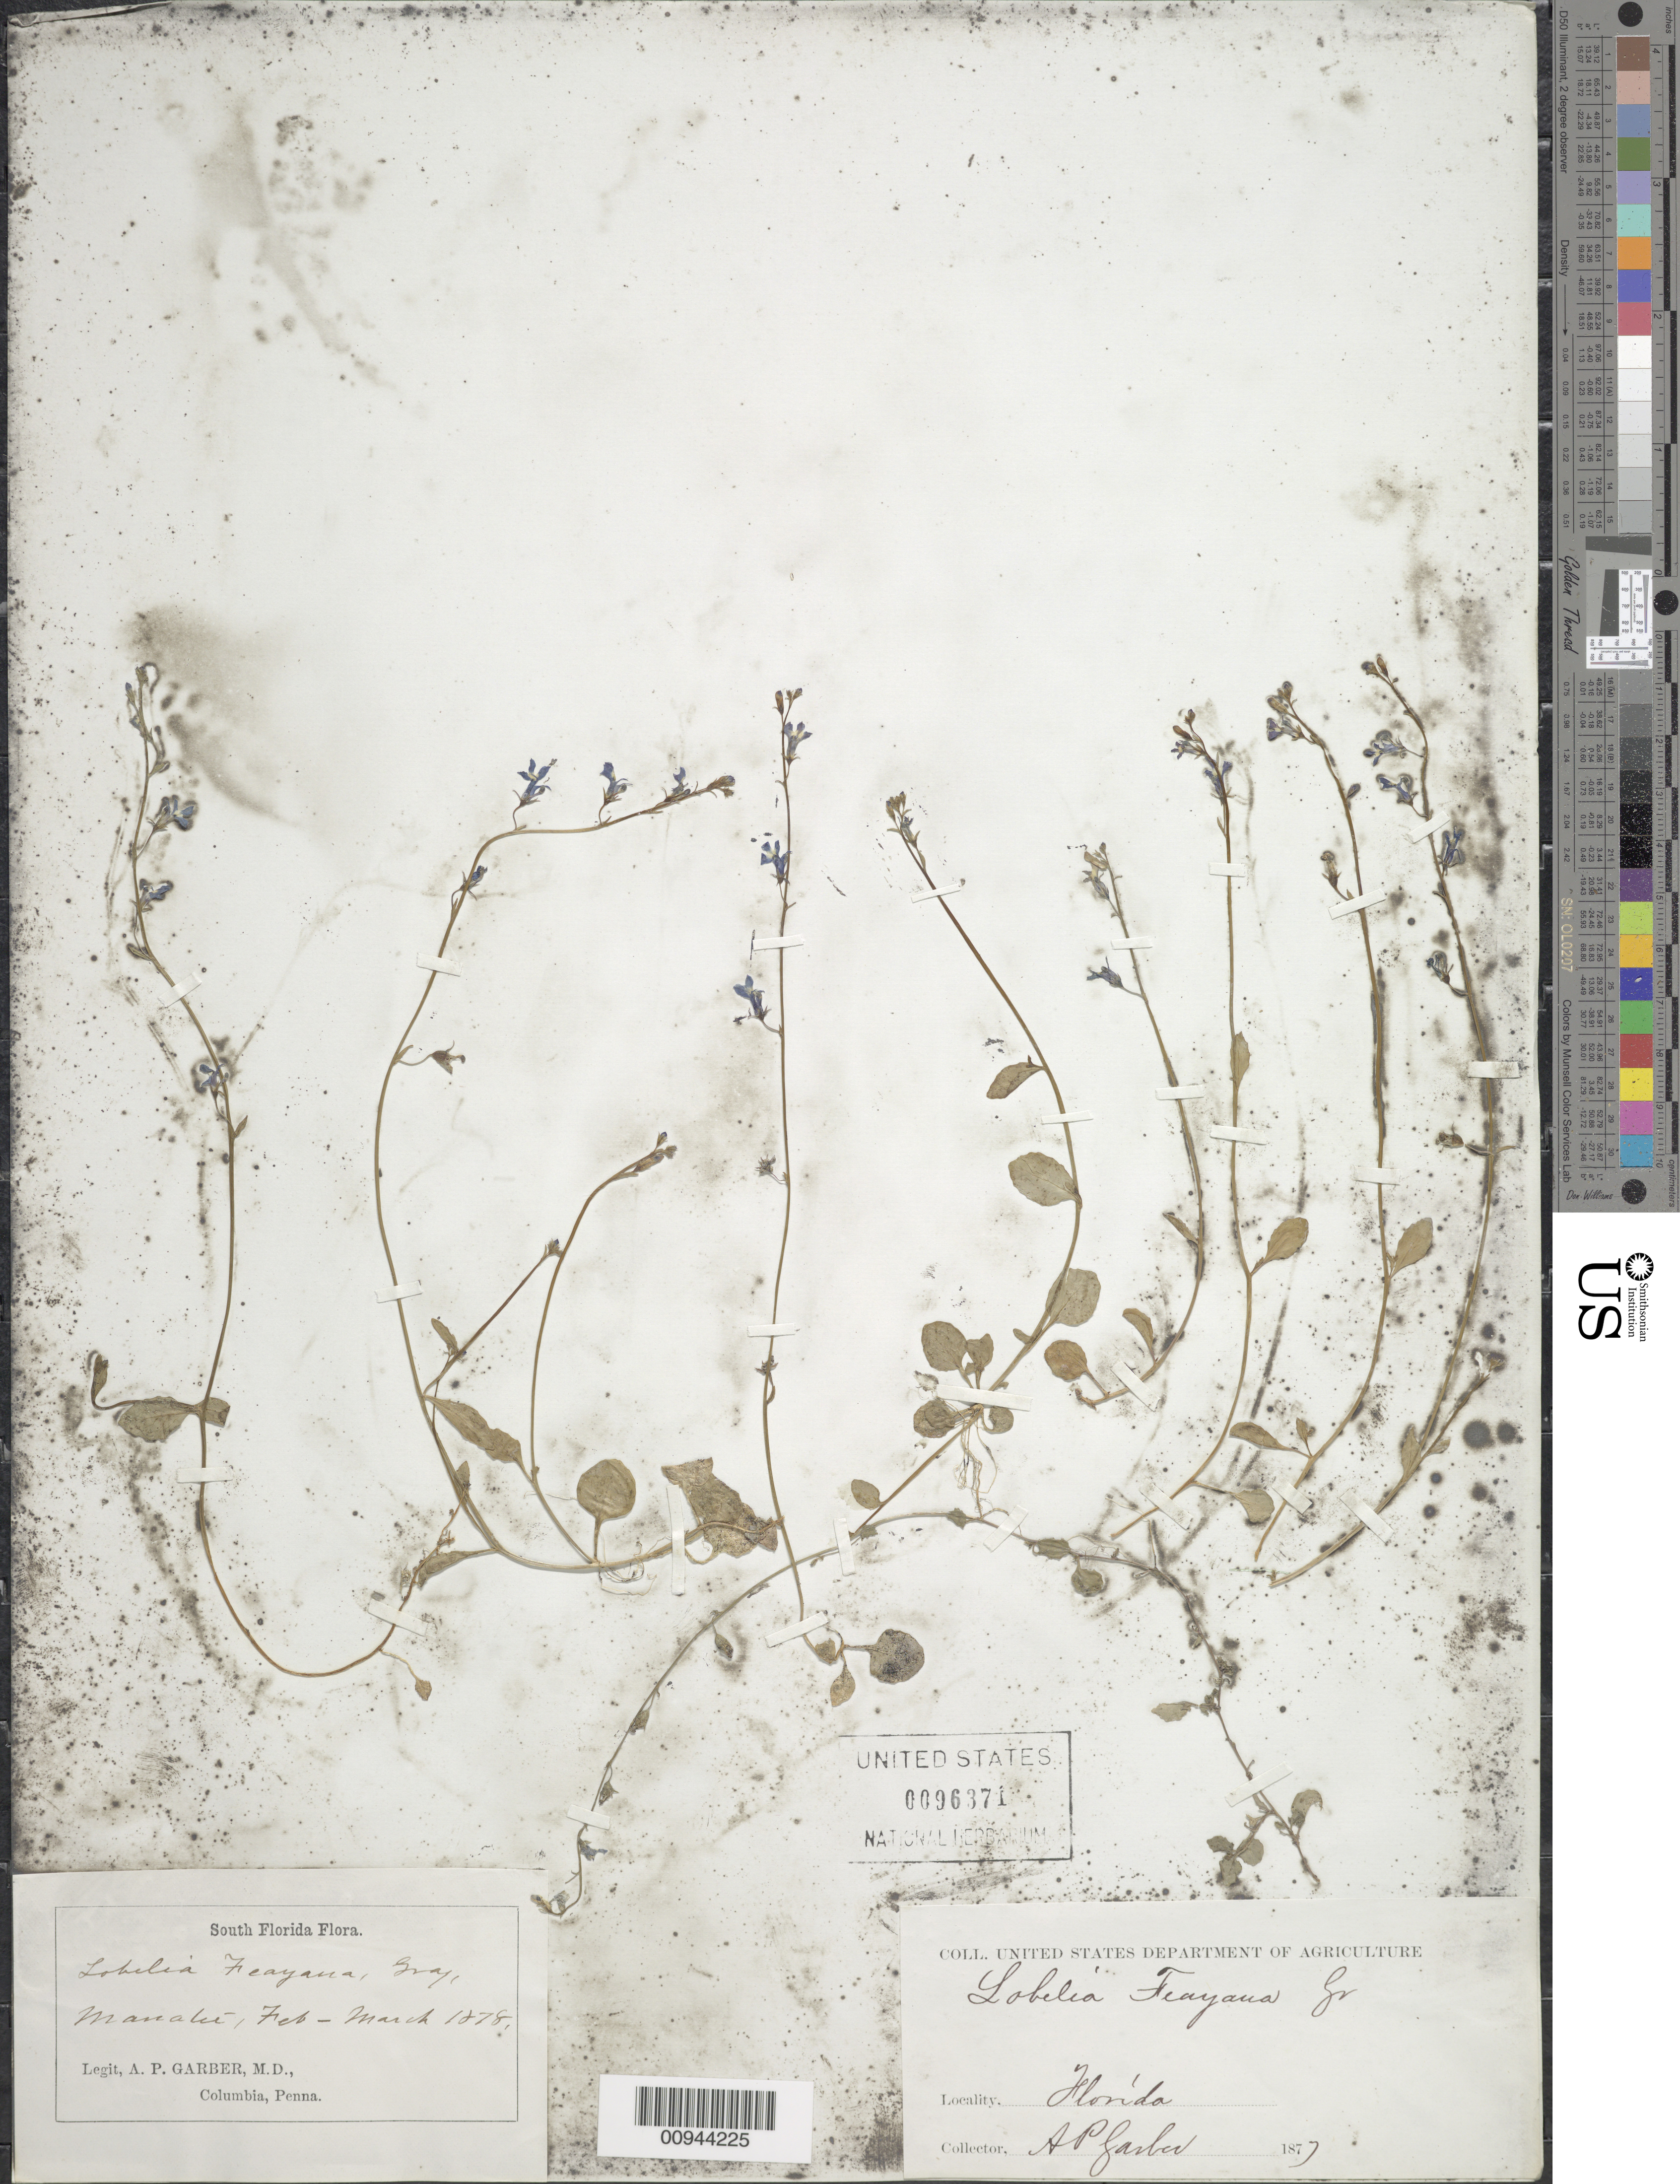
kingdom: Plantae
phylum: Tracheophyta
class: Magnoliopsida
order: Asterales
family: Campanulaceae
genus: Lobelia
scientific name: Lobelia feayana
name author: A. Gray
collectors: A. P. Garber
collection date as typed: March 1878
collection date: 1878-03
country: United States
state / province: Florida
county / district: Manatee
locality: Manatee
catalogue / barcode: US 96371